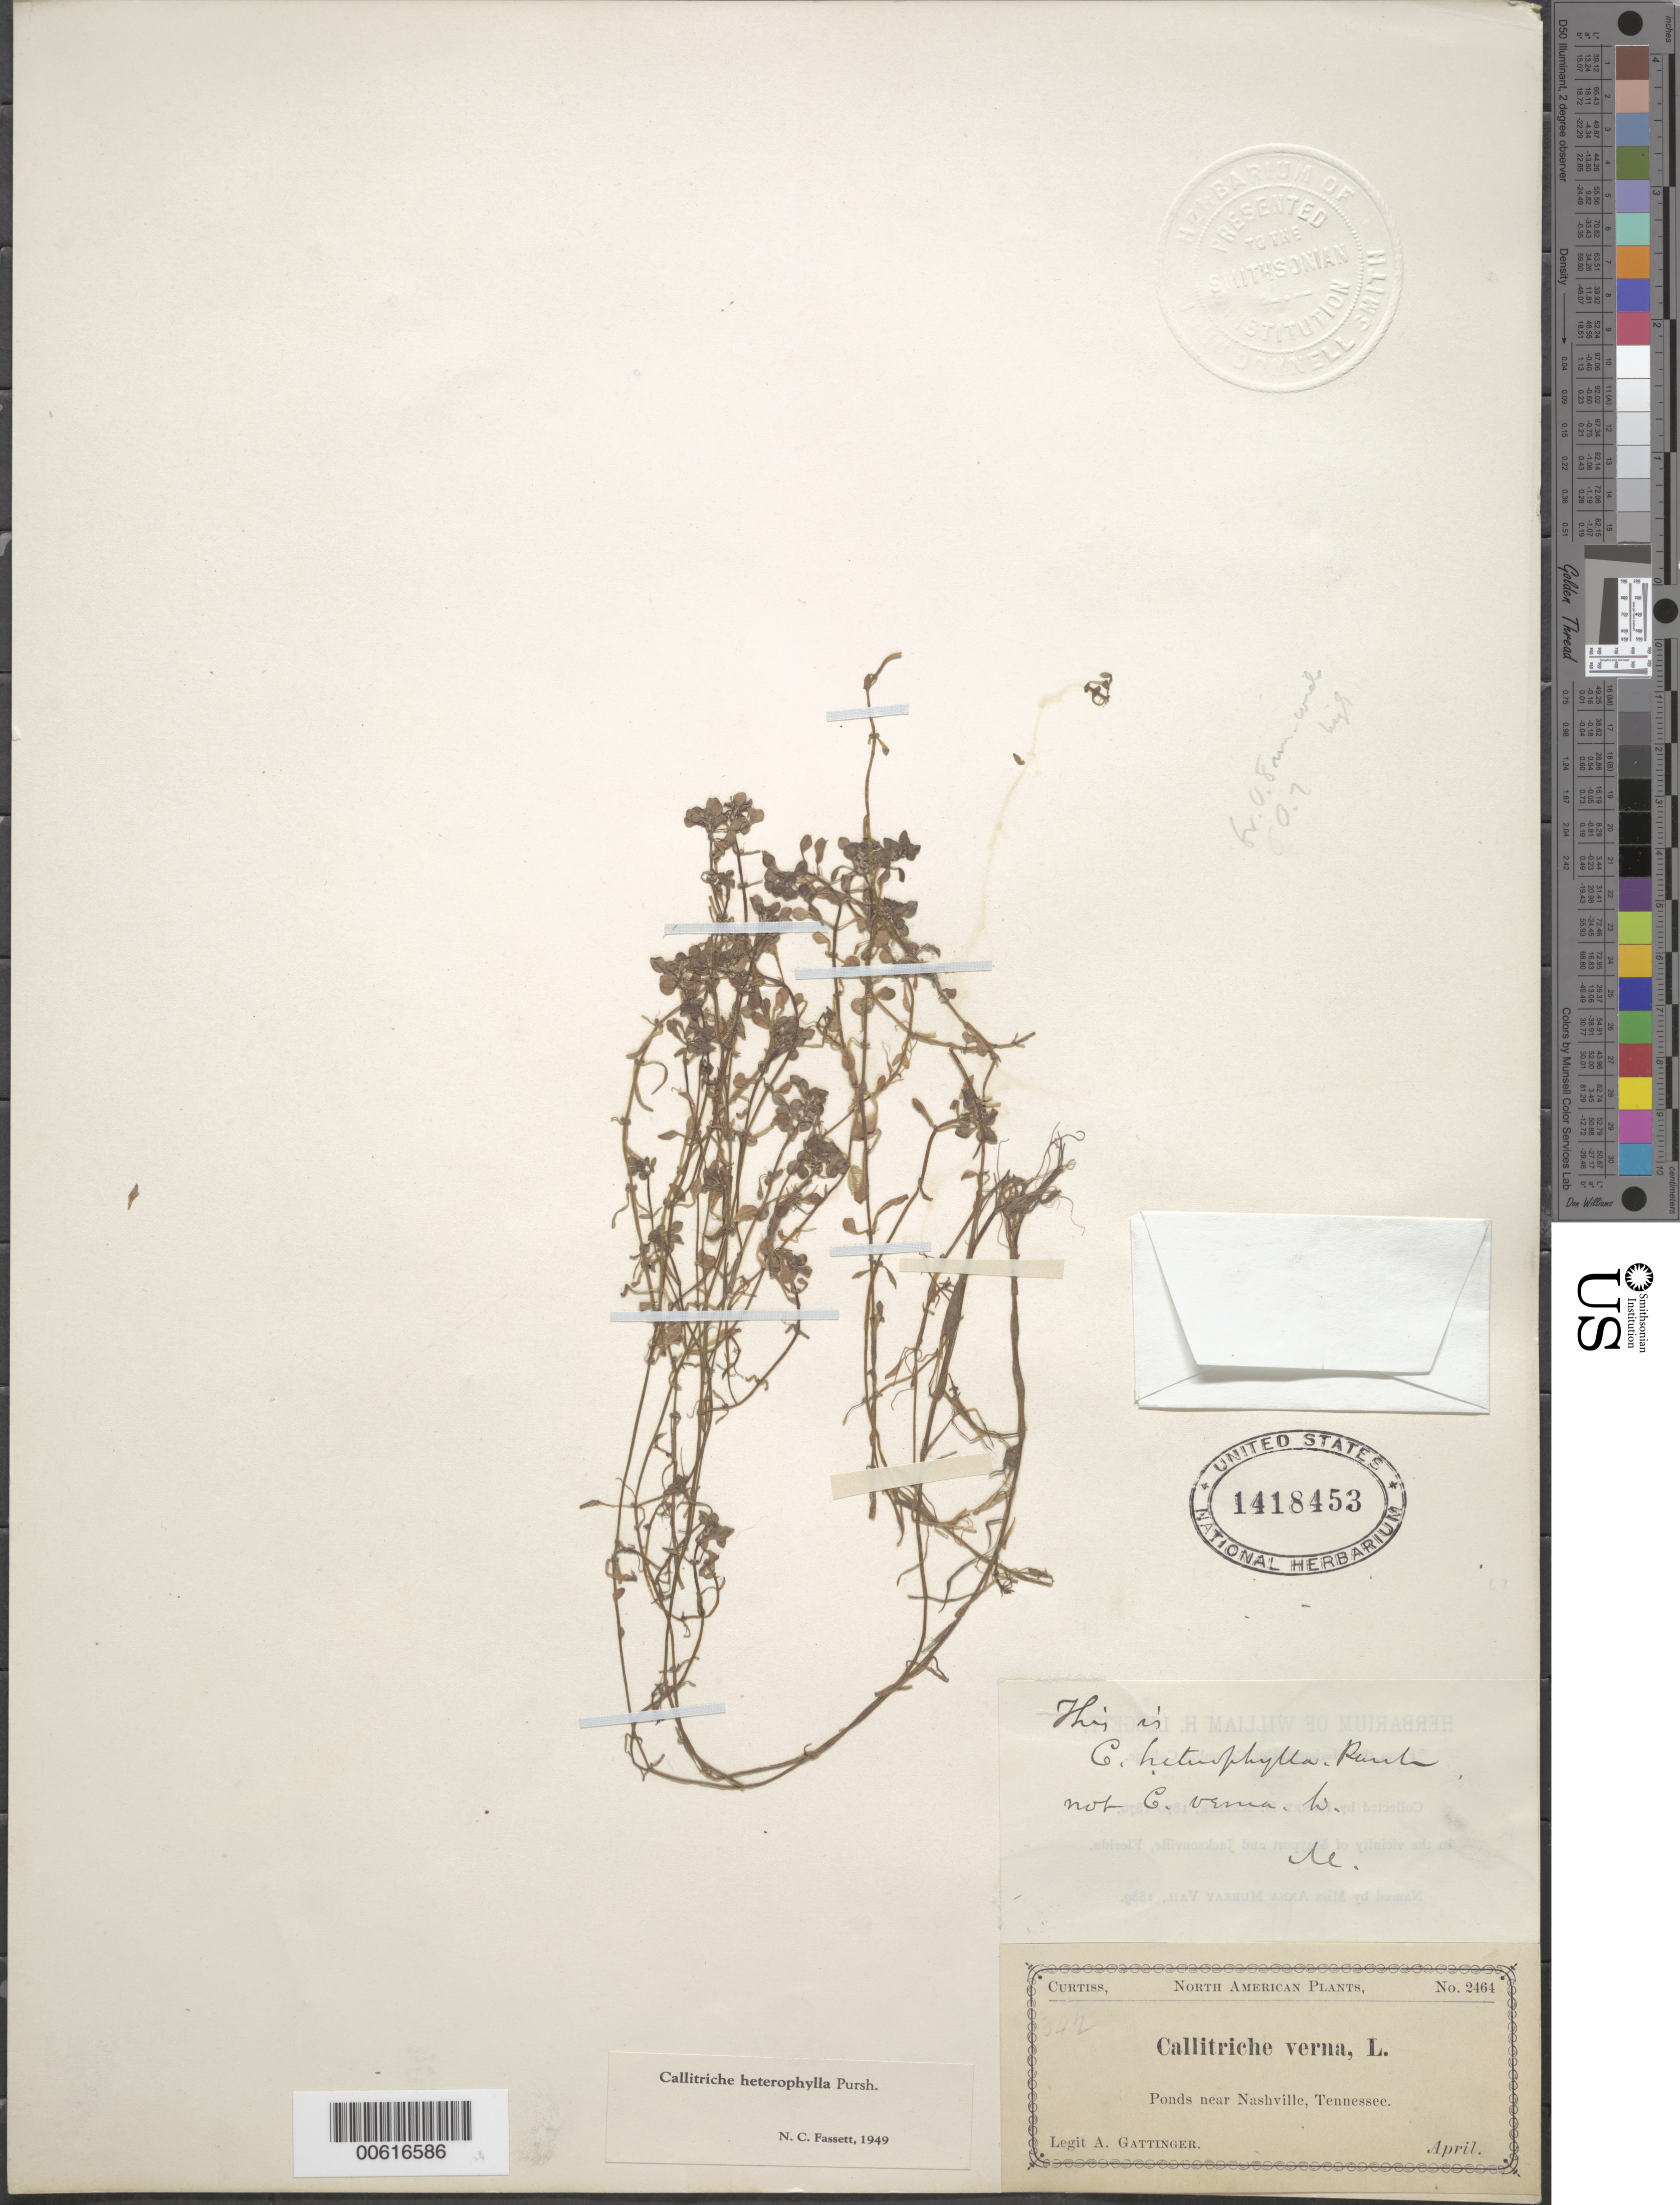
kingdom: Plantae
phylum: Tracheophyta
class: Magnoliopsida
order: Lamiales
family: Plantaginaceae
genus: Callitriche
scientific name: Callitriche heterophylla Pursh emend. Darby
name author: Pursh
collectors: A. Gattinger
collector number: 2464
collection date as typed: Apr 1880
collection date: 1880-04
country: United States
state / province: Tennessee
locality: Near Nashville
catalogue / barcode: US 1418453